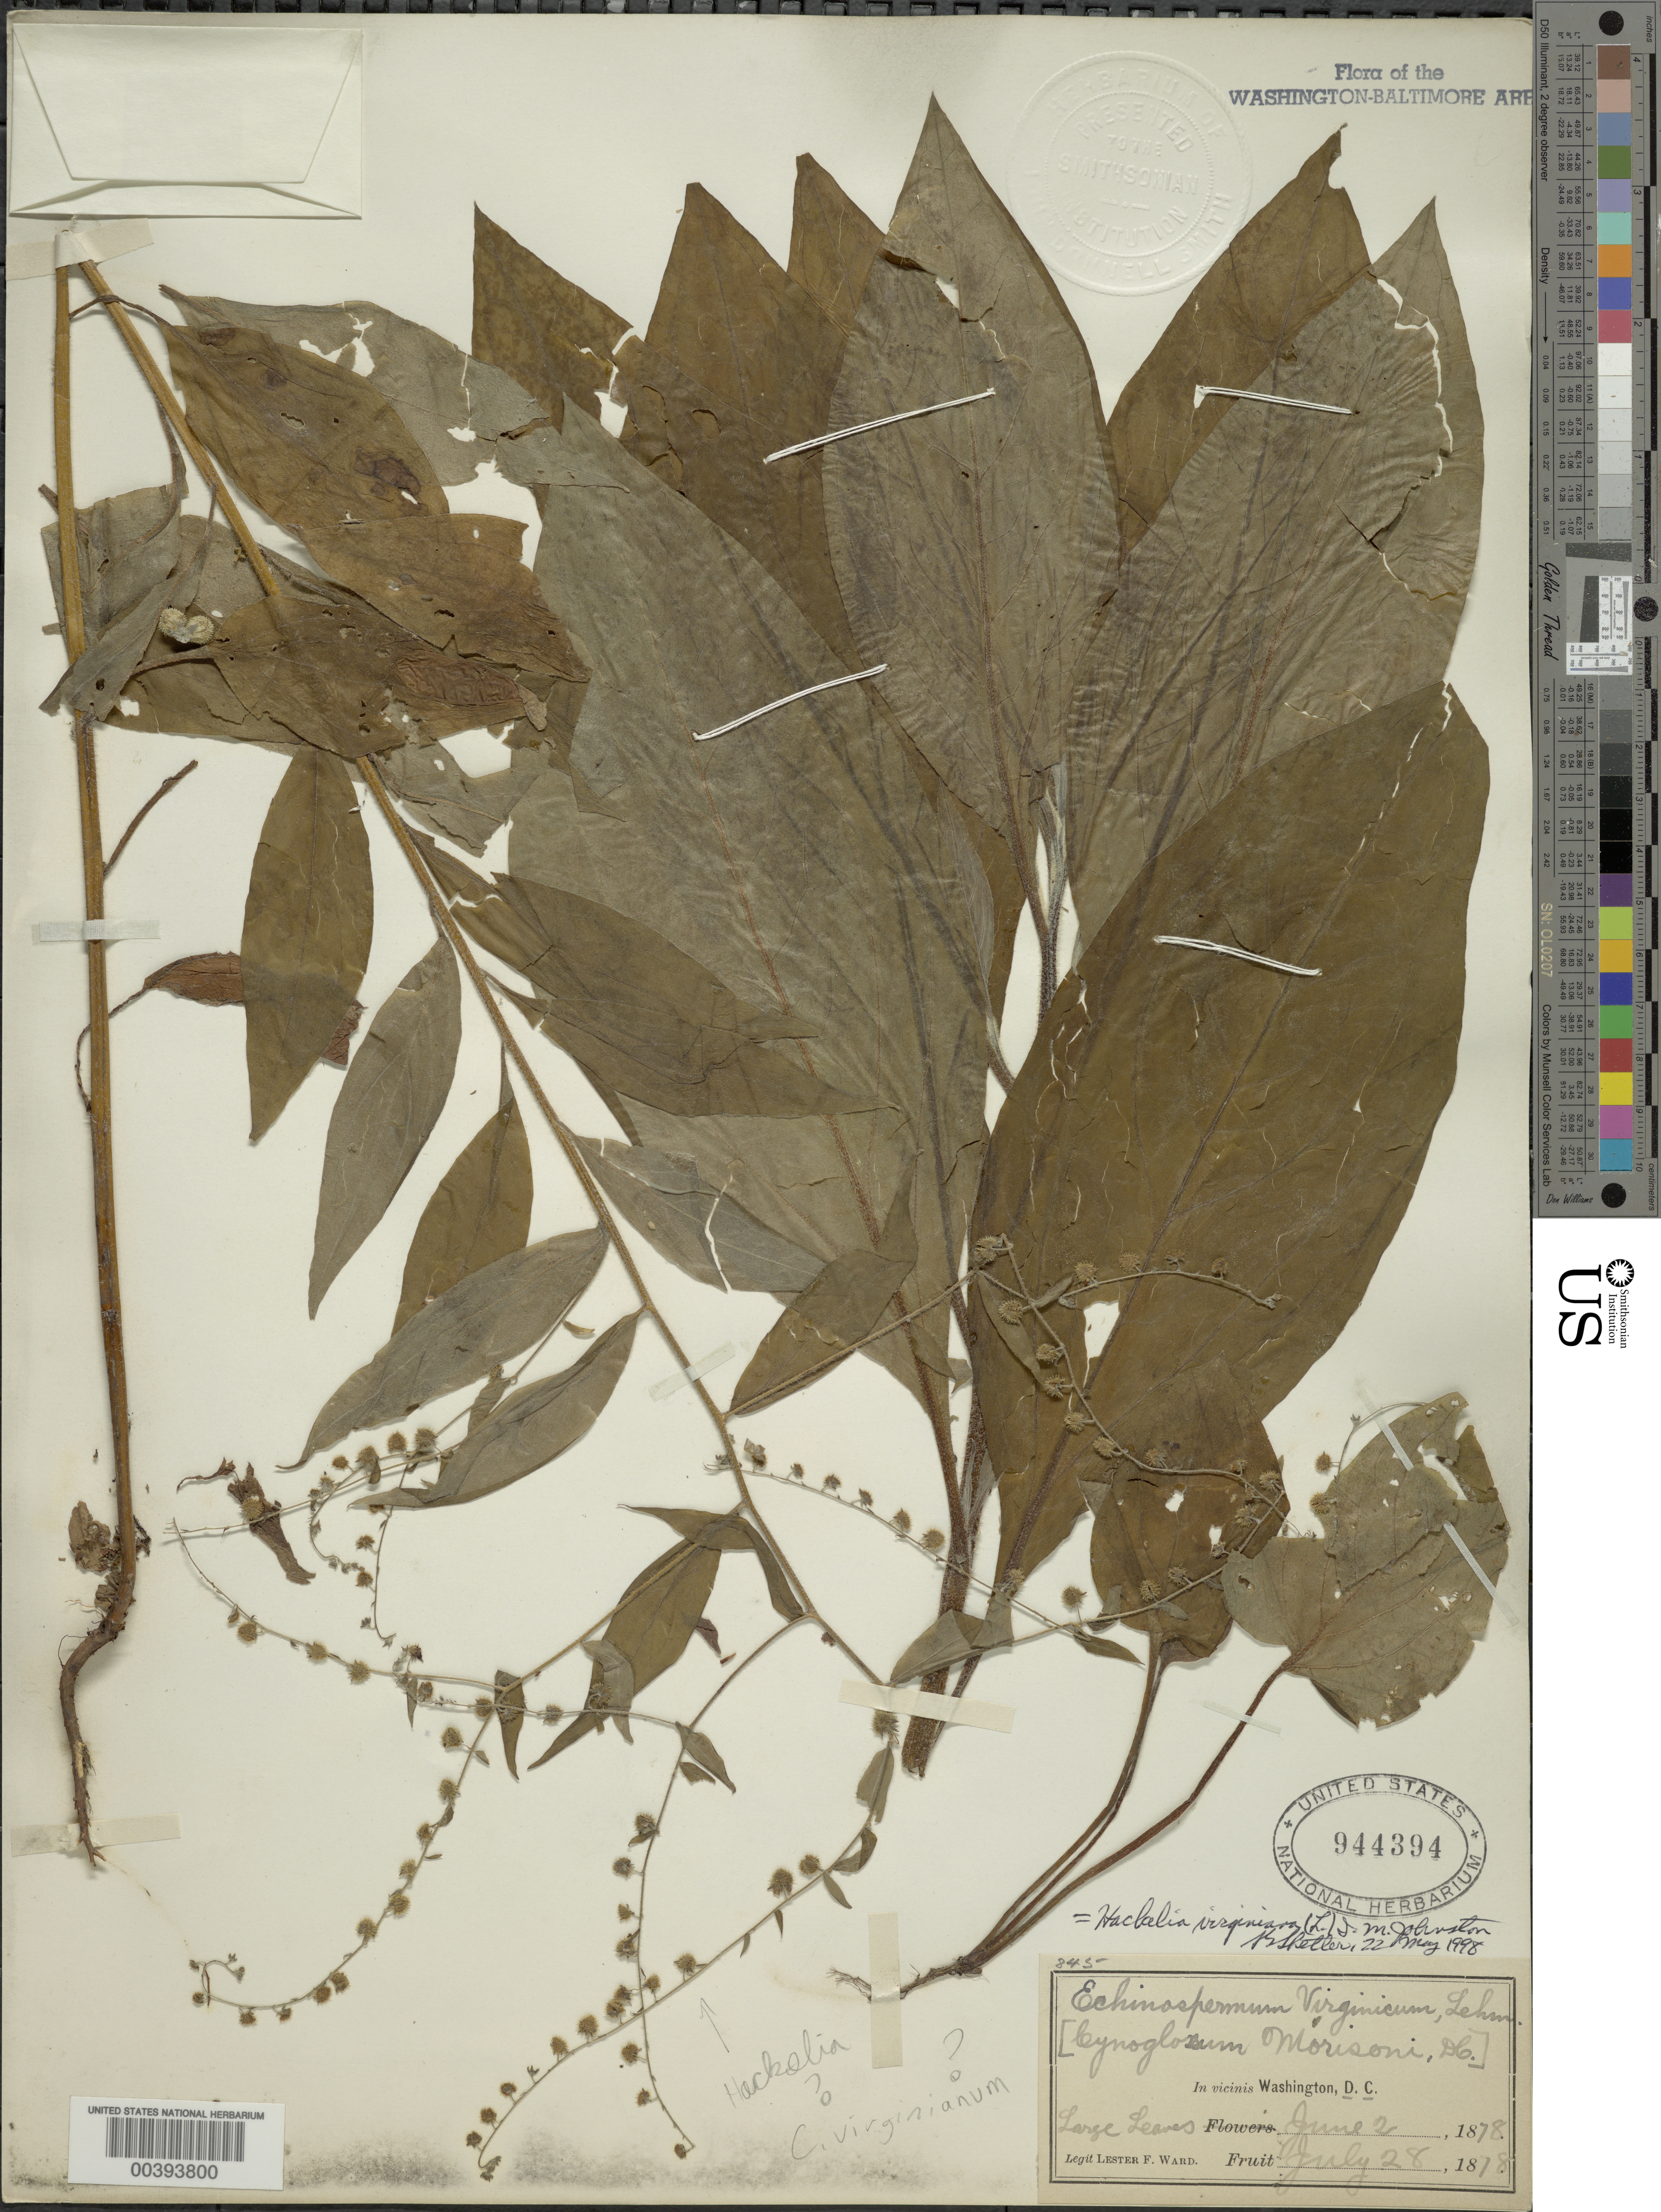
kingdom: Plantae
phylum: Tracheophyta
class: Magnoliopsida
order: Boraginales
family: Boraginaceae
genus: Hackelia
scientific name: Hackelia virginiana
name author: (L.) I.M. Johnst.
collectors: L. F. Ward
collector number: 845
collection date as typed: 02 Jun 1878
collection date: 1878-06-02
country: United States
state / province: District of Columbia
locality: Washington DC Area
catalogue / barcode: US 944394